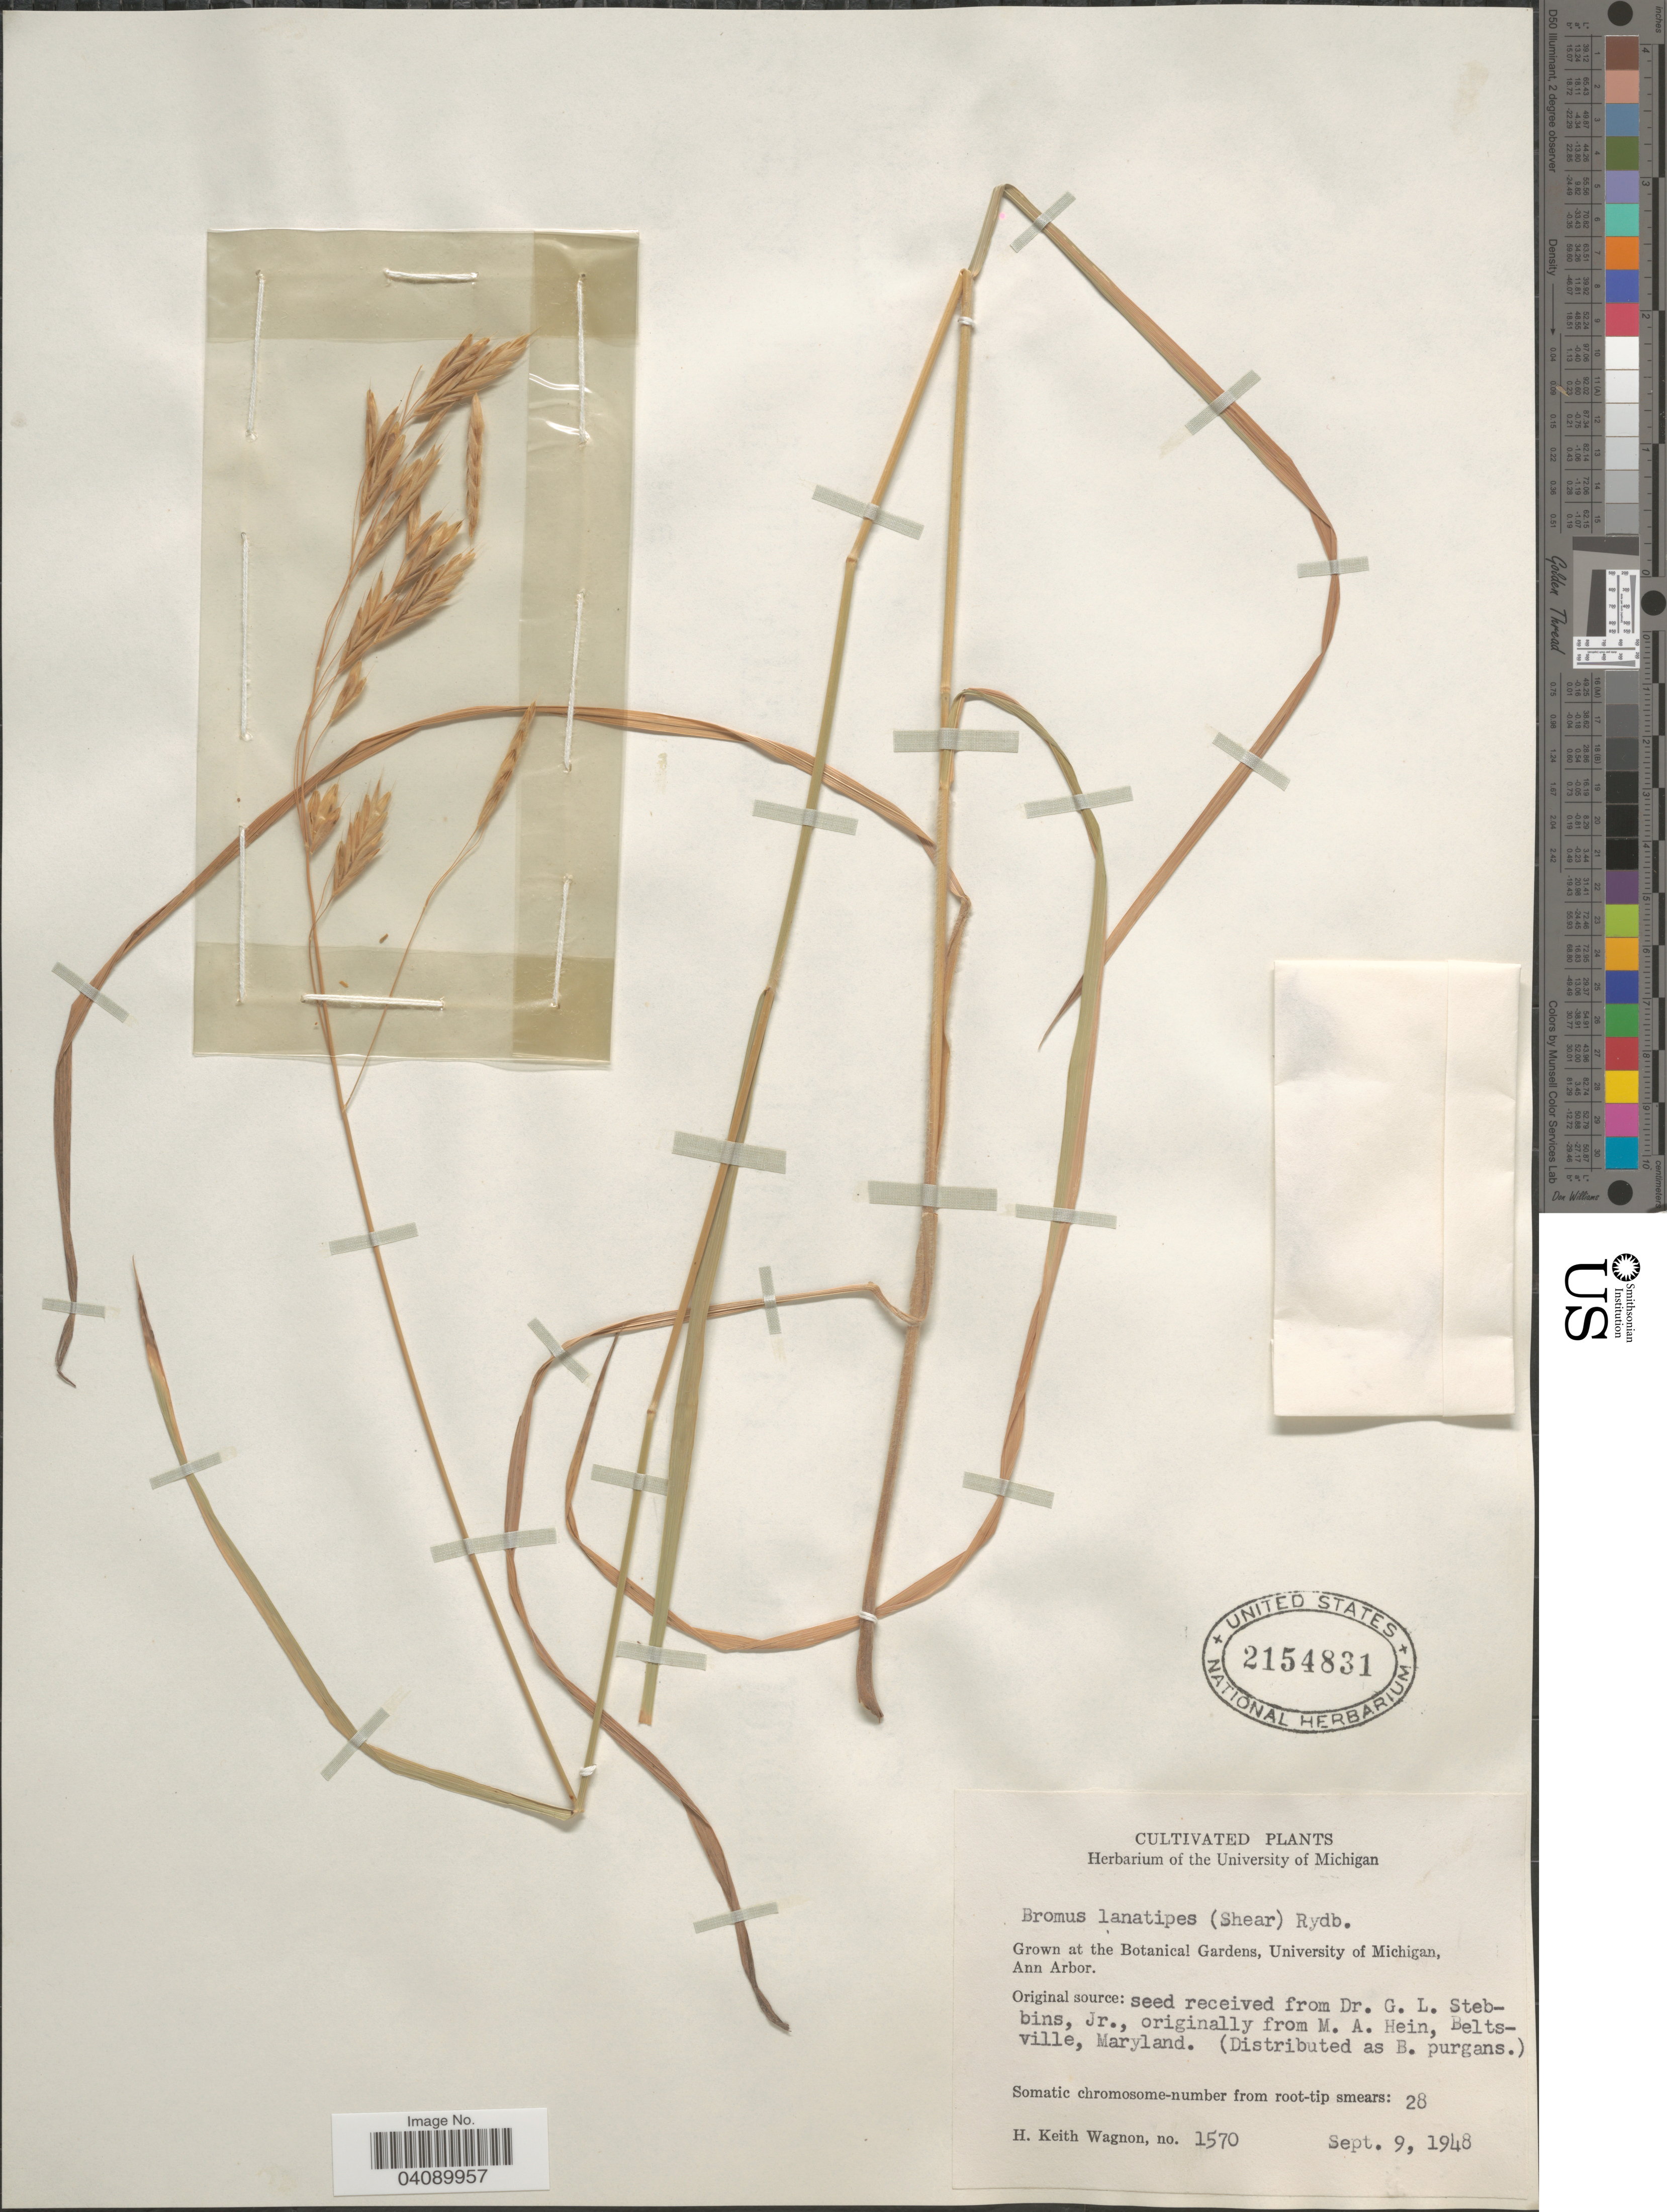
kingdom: Plantae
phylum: Tracheophyta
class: Liliopsida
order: Poales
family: Poaceae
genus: Bromus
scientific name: Bromus sp.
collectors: H. Wagnon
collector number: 1570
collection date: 1948-09-09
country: United States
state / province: Michigan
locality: Grown at the Botanical Gardens, University of Michigan, Ann Arbor.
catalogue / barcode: US 2154831